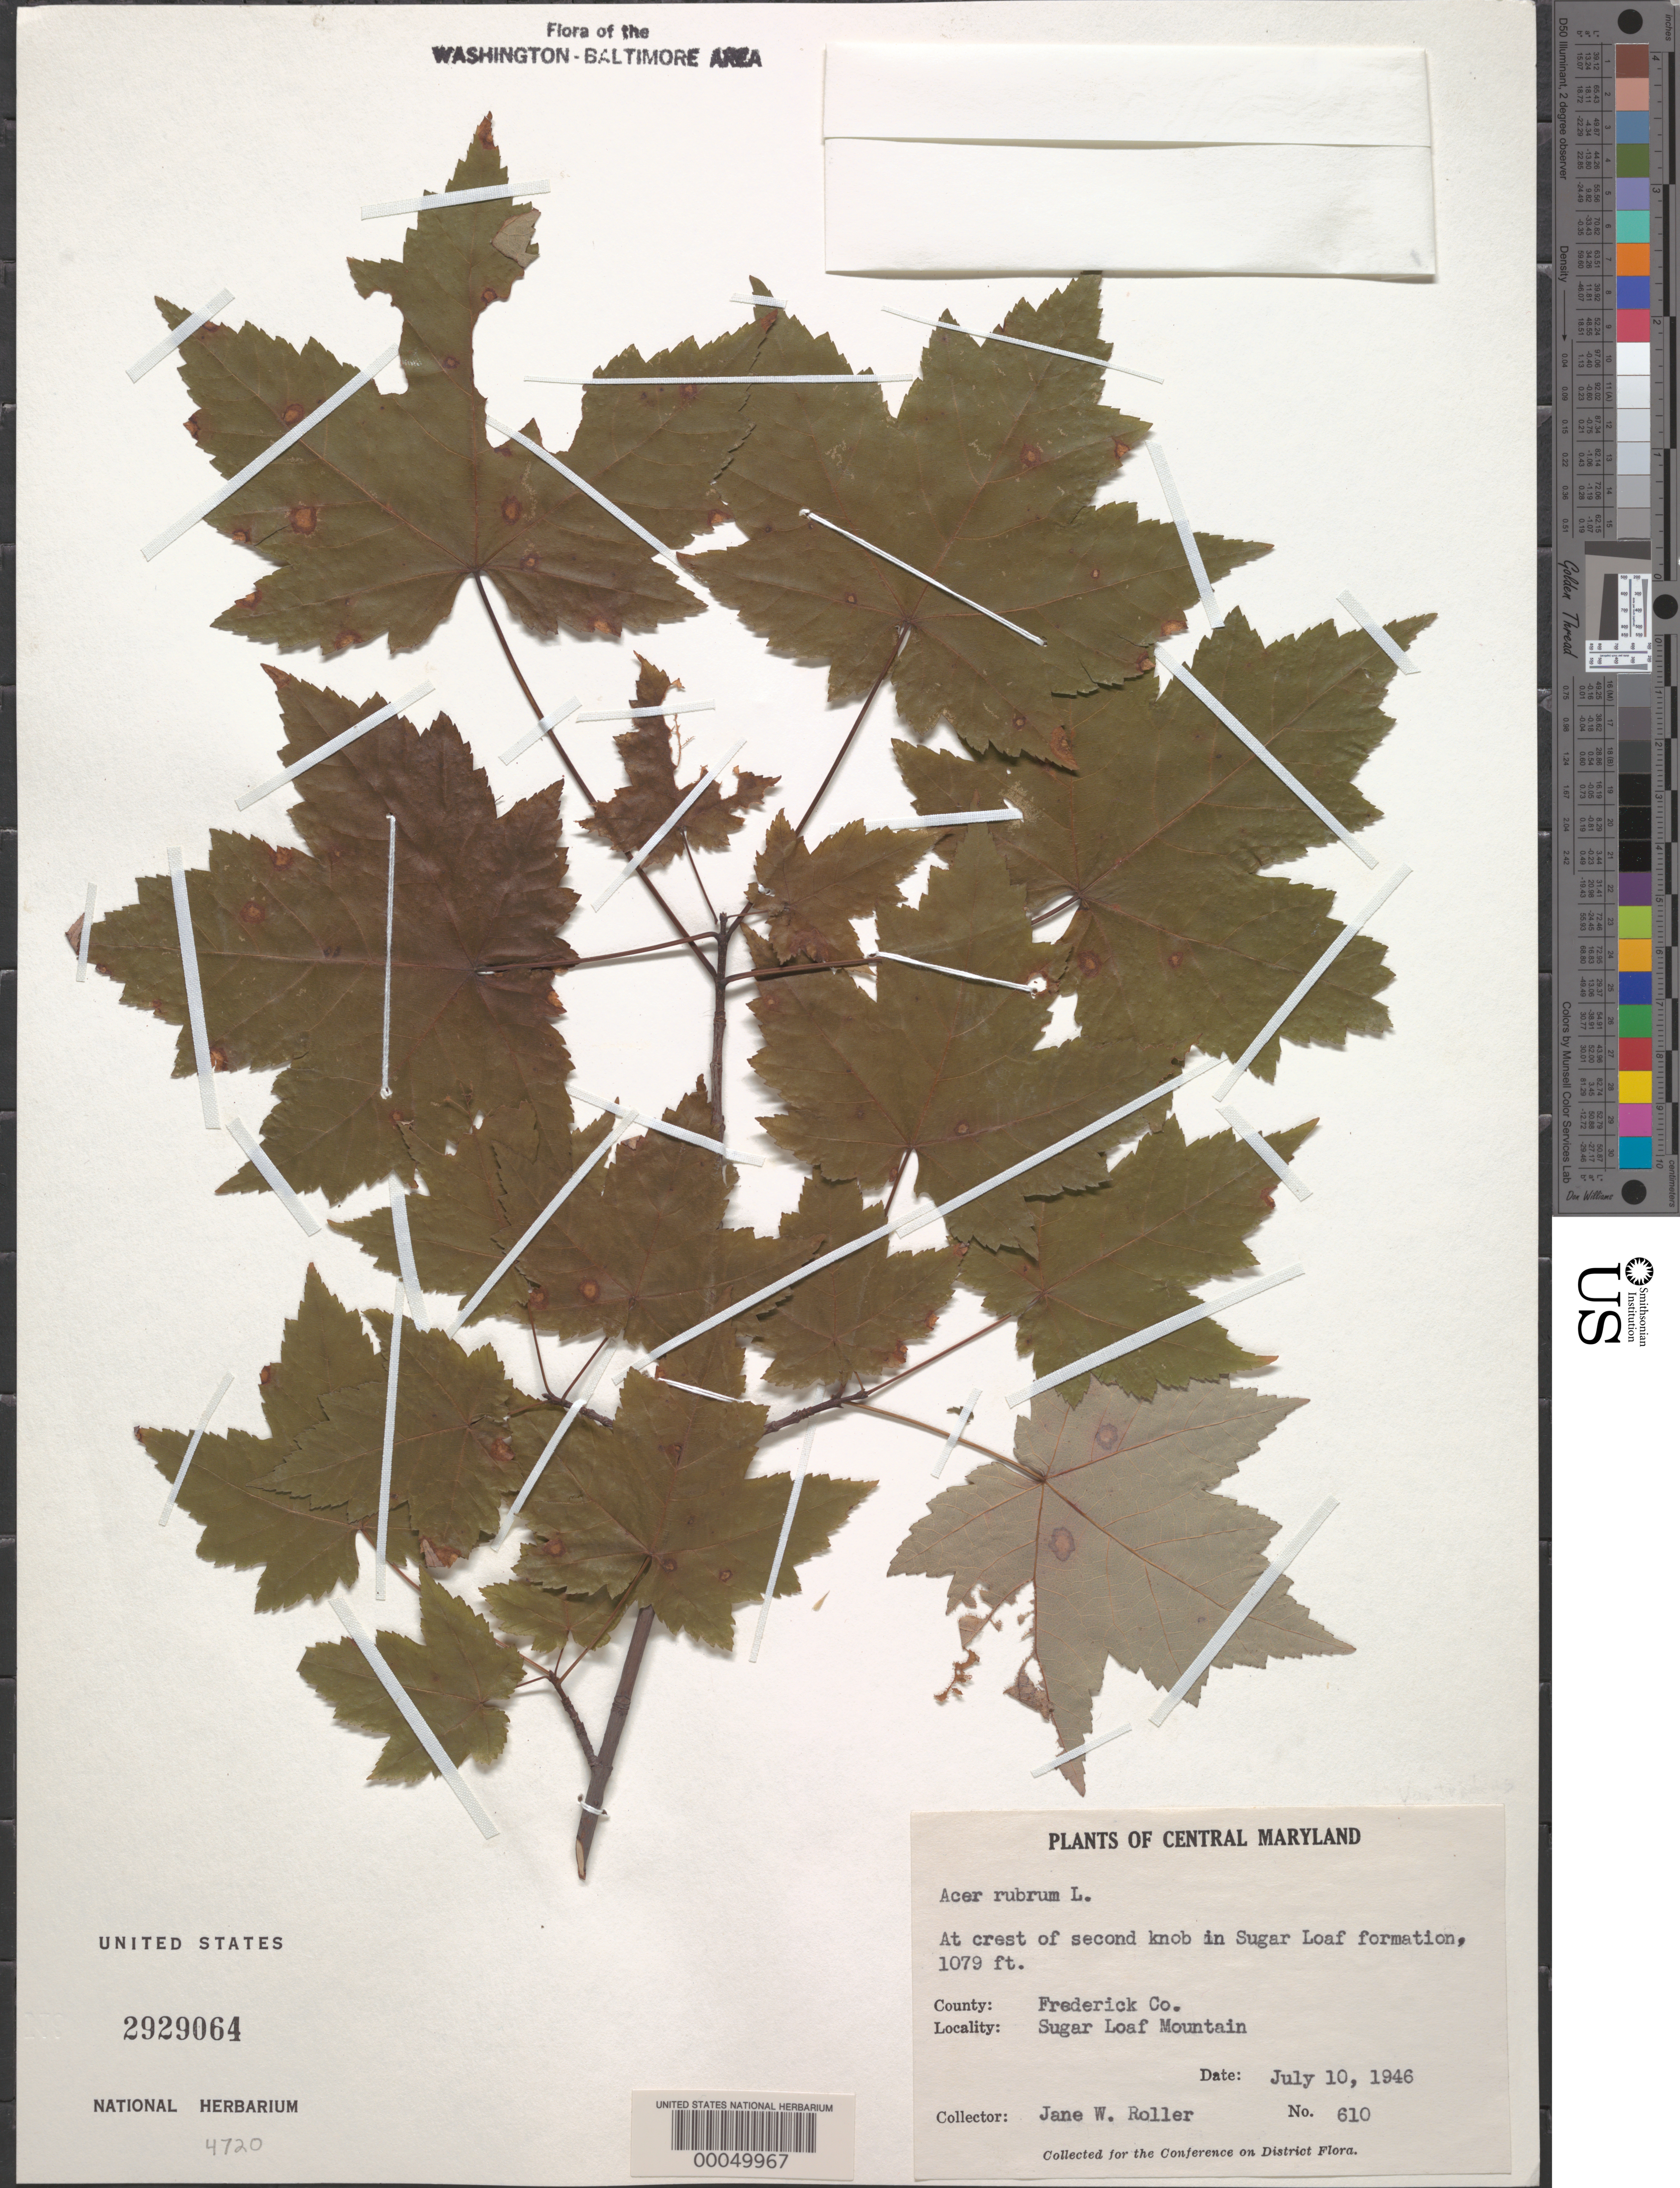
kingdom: Plantae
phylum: Tracheophyta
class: Magnoliopsida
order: Sapindales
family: Sapindaceae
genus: Acer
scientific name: Acer rubrum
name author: L.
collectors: J. W. Roller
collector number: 610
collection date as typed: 10 Jul 1946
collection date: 1946-07-10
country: United States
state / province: Maryland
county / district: Frederick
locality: Sugar Loaf Mountain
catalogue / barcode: US 2929064